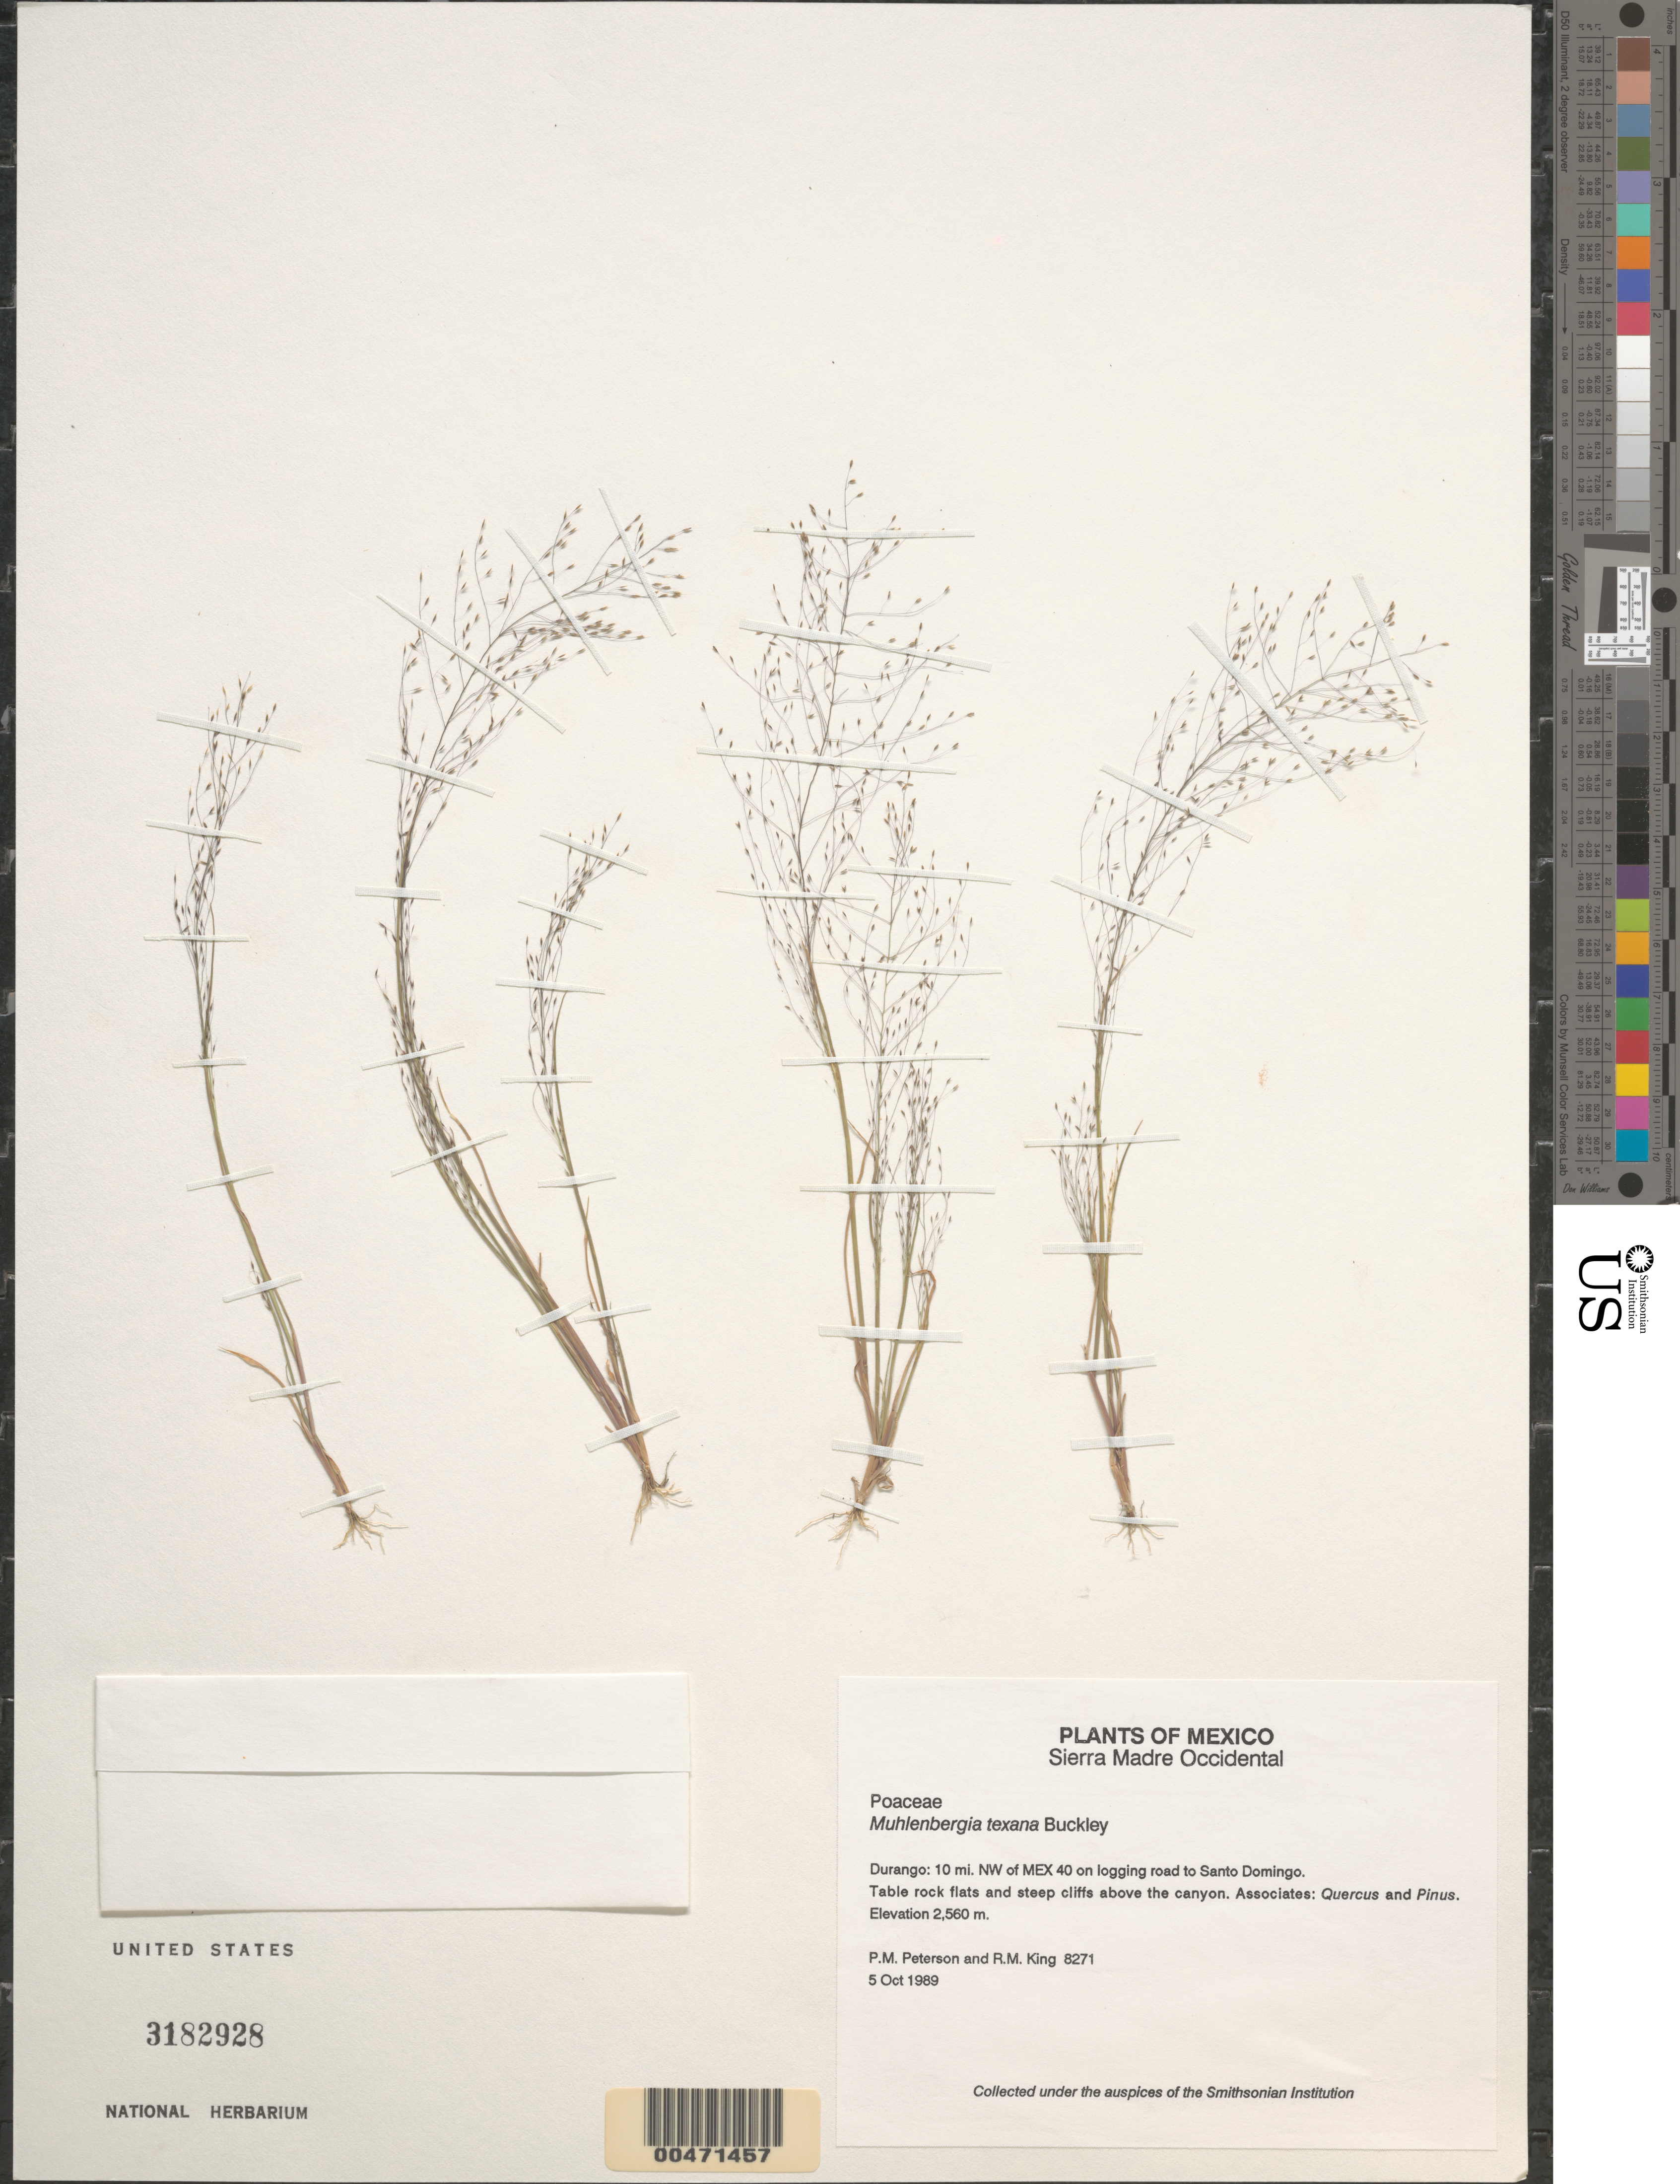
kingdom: Plantae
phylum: Tracheophyta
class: Liliopsida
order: Poales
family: Poaceae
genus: Muhlenbergia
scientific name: Muhlenbergia texana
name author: Buckley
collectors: P. M. Peterson & R. M. King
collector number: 08271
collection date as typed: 05 Oct 1989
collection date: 1989-10-05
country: Mexico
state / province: Durango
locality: Sierra Madre Occidental, 10 mi. NW of Mex 40 on logging road to Santo Domingo.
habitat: Table rock flats and steep cliffs above the canyon. Associates: Quercus and Pinus.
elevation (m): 2560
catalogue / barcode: US 3182928